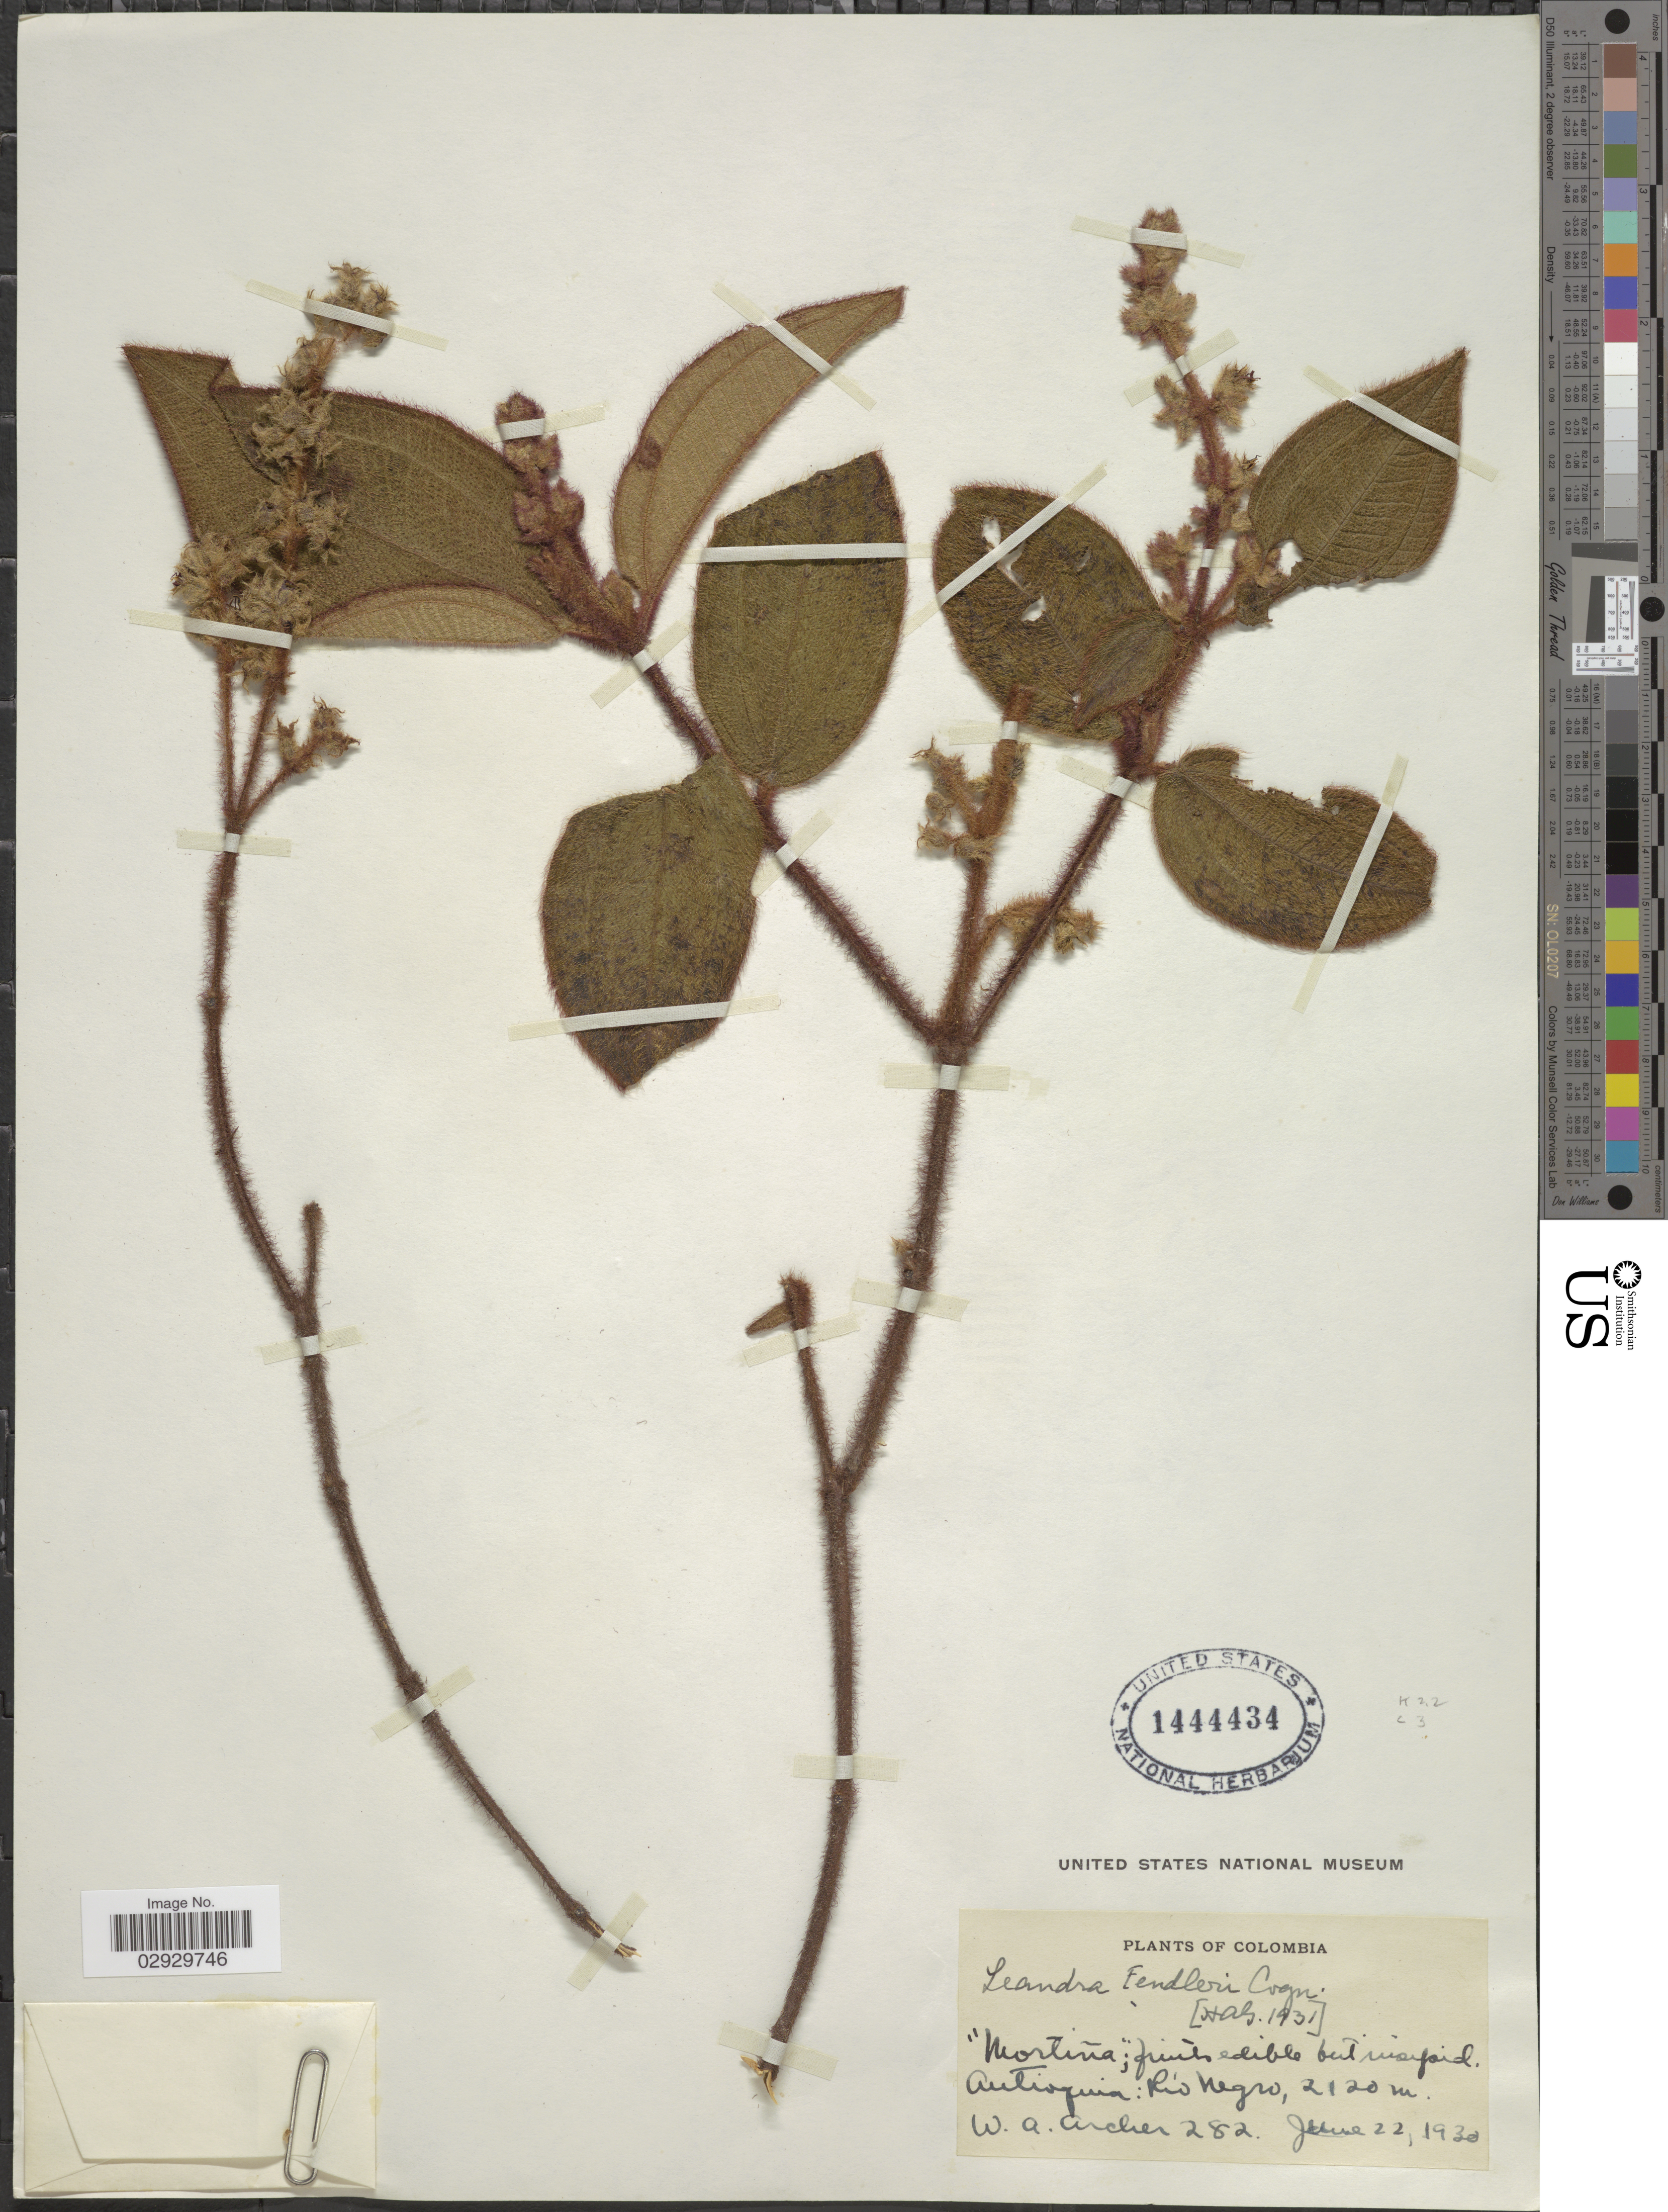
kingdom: Plantae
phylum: Tracheophyta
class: Magnoliopsida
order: Myrtales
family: Melastomataceae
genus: Leandra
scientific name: Leandra lindeniana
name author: (Naudin) Cogn.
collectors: W. Archer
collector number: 282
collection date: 1930-06-22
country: Colombia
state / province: Antioquia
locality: Rio Negro.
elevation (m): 2120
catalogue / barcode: US 1444434